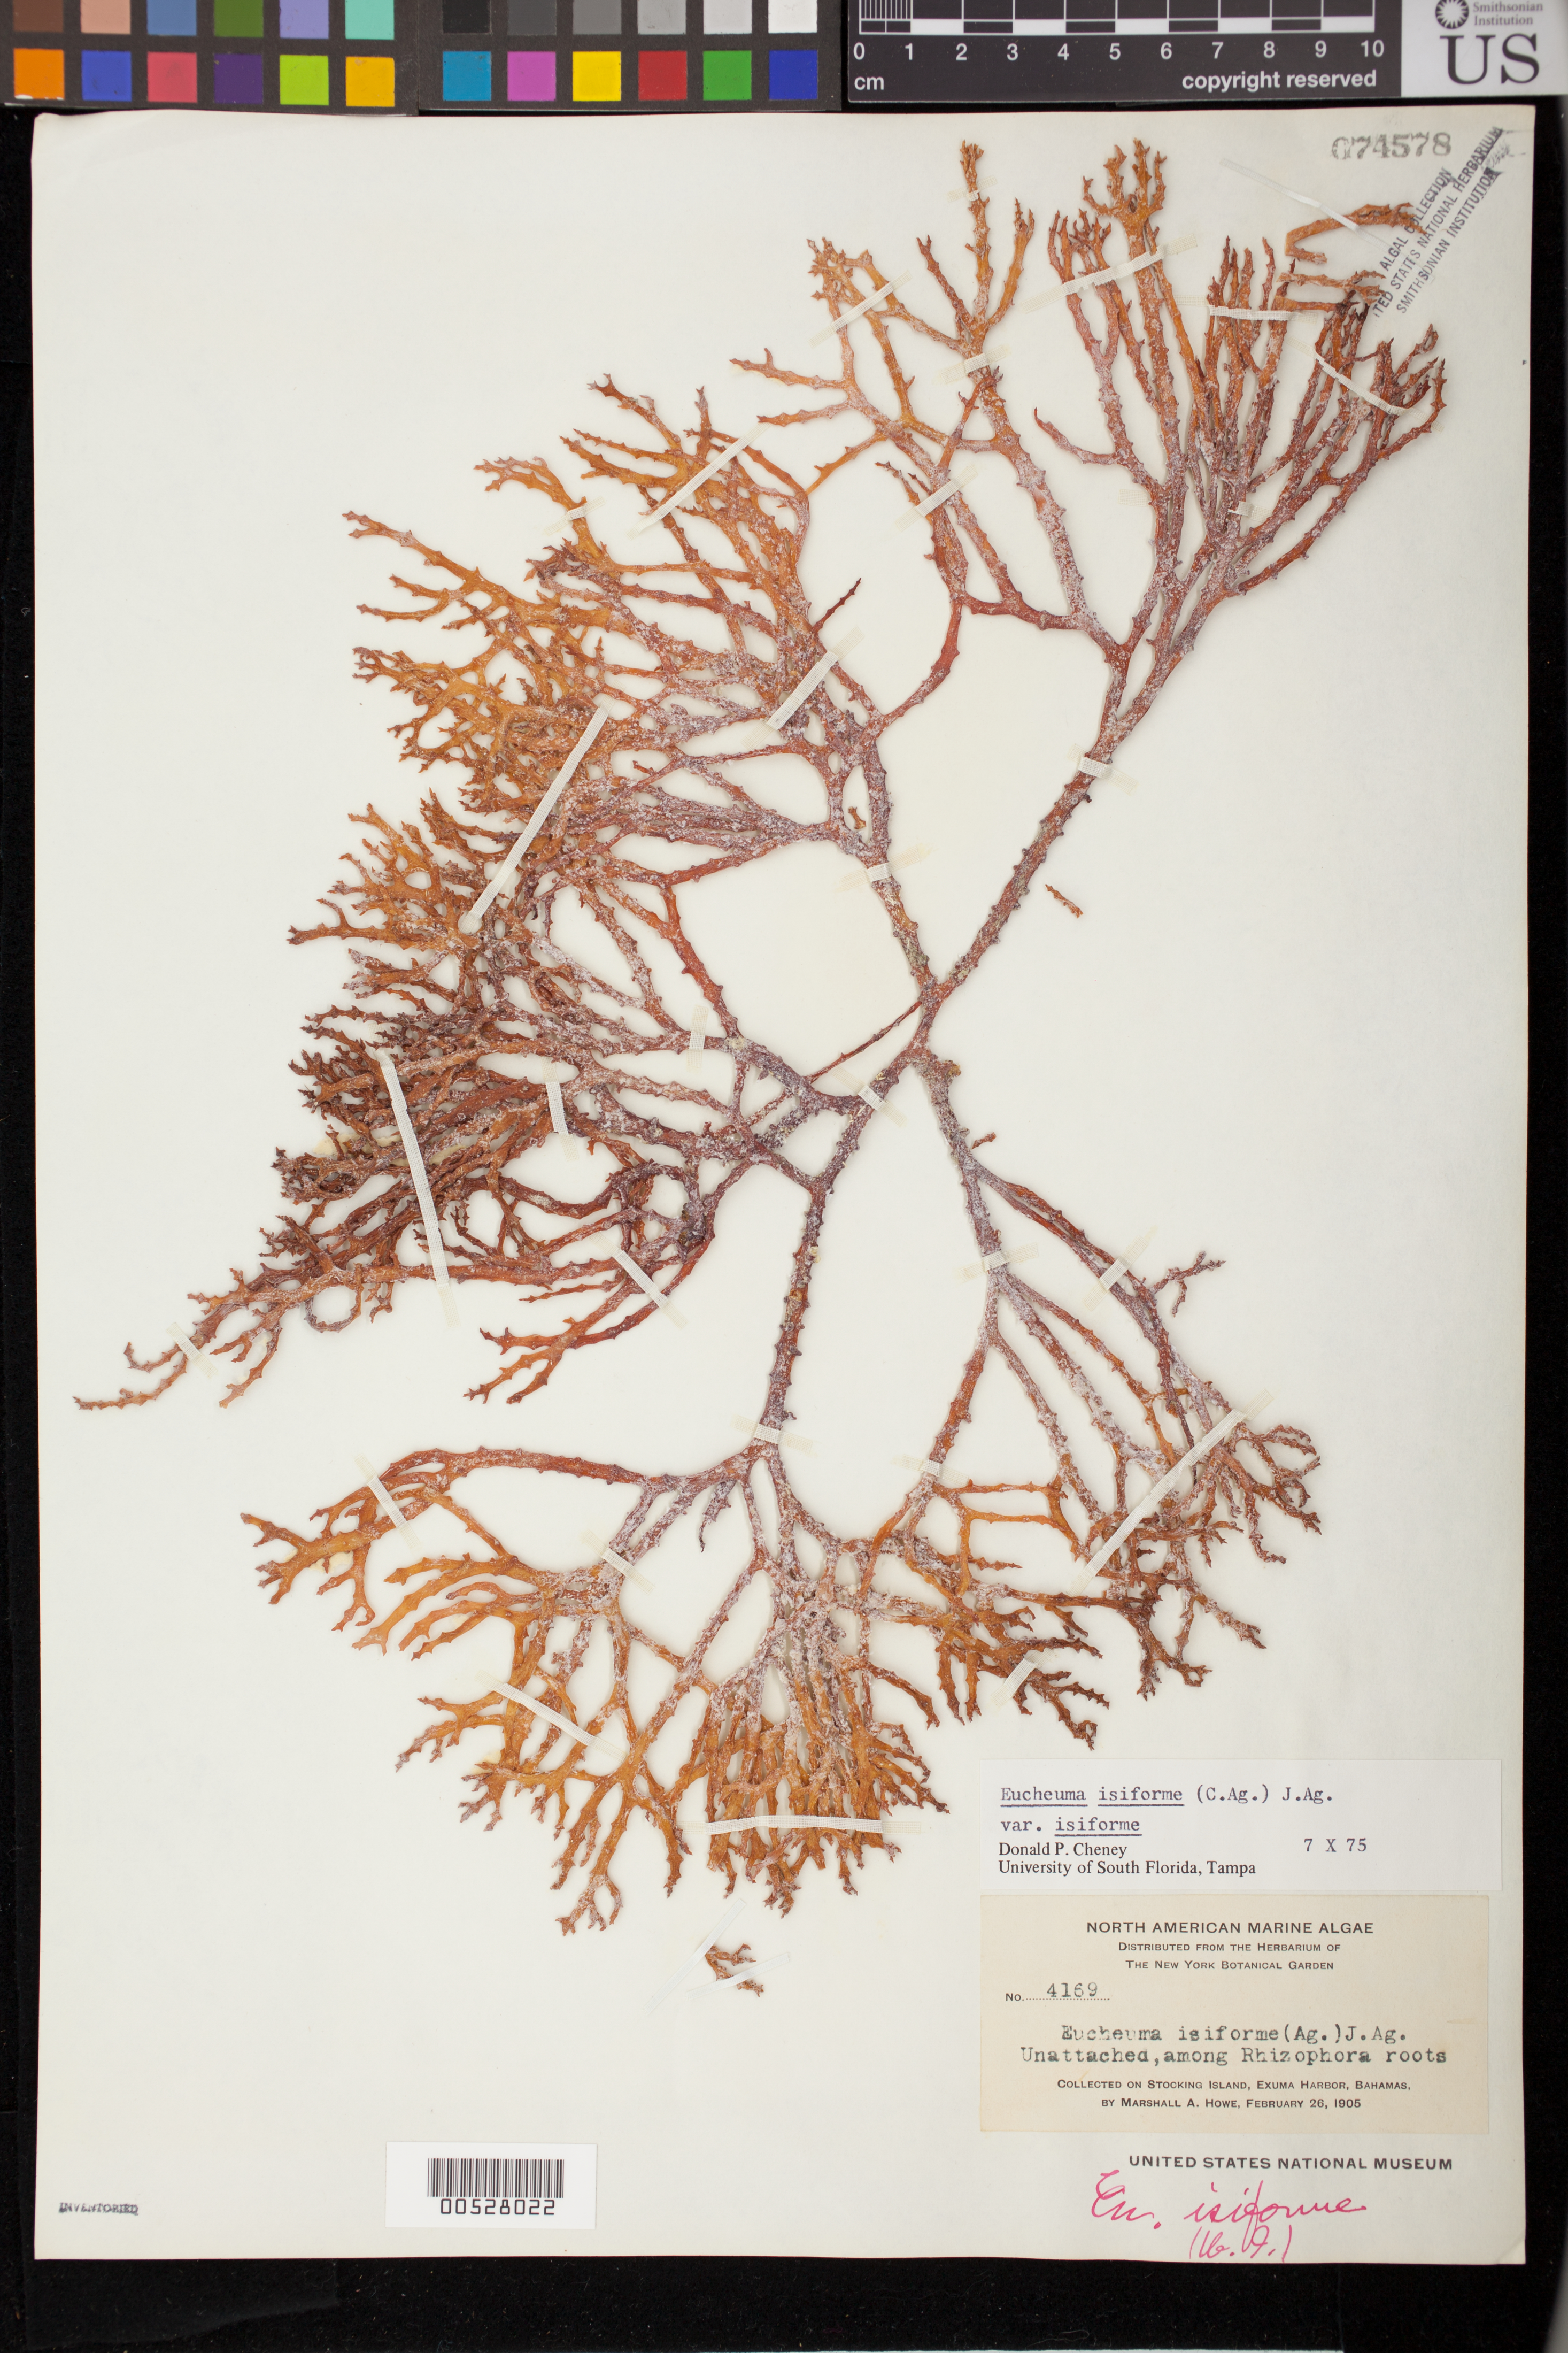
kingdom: Plantae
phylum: Rhodophyta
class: Florideophyceae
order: Gigartinales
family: Solieriaceae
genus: Eucheumatopsis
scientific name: Eucheumatopsis isiformis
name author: (C. Agardh) M.L. Núñez-Resendiz et al.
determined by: Algae name updating Project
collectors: M. A. Howe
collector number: MAH 4169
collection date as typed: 26 Feb 1905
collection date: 1905-02-26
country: Bahamas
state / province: Exuma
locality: Stocking island, exuma harbor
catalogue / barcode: US 74578